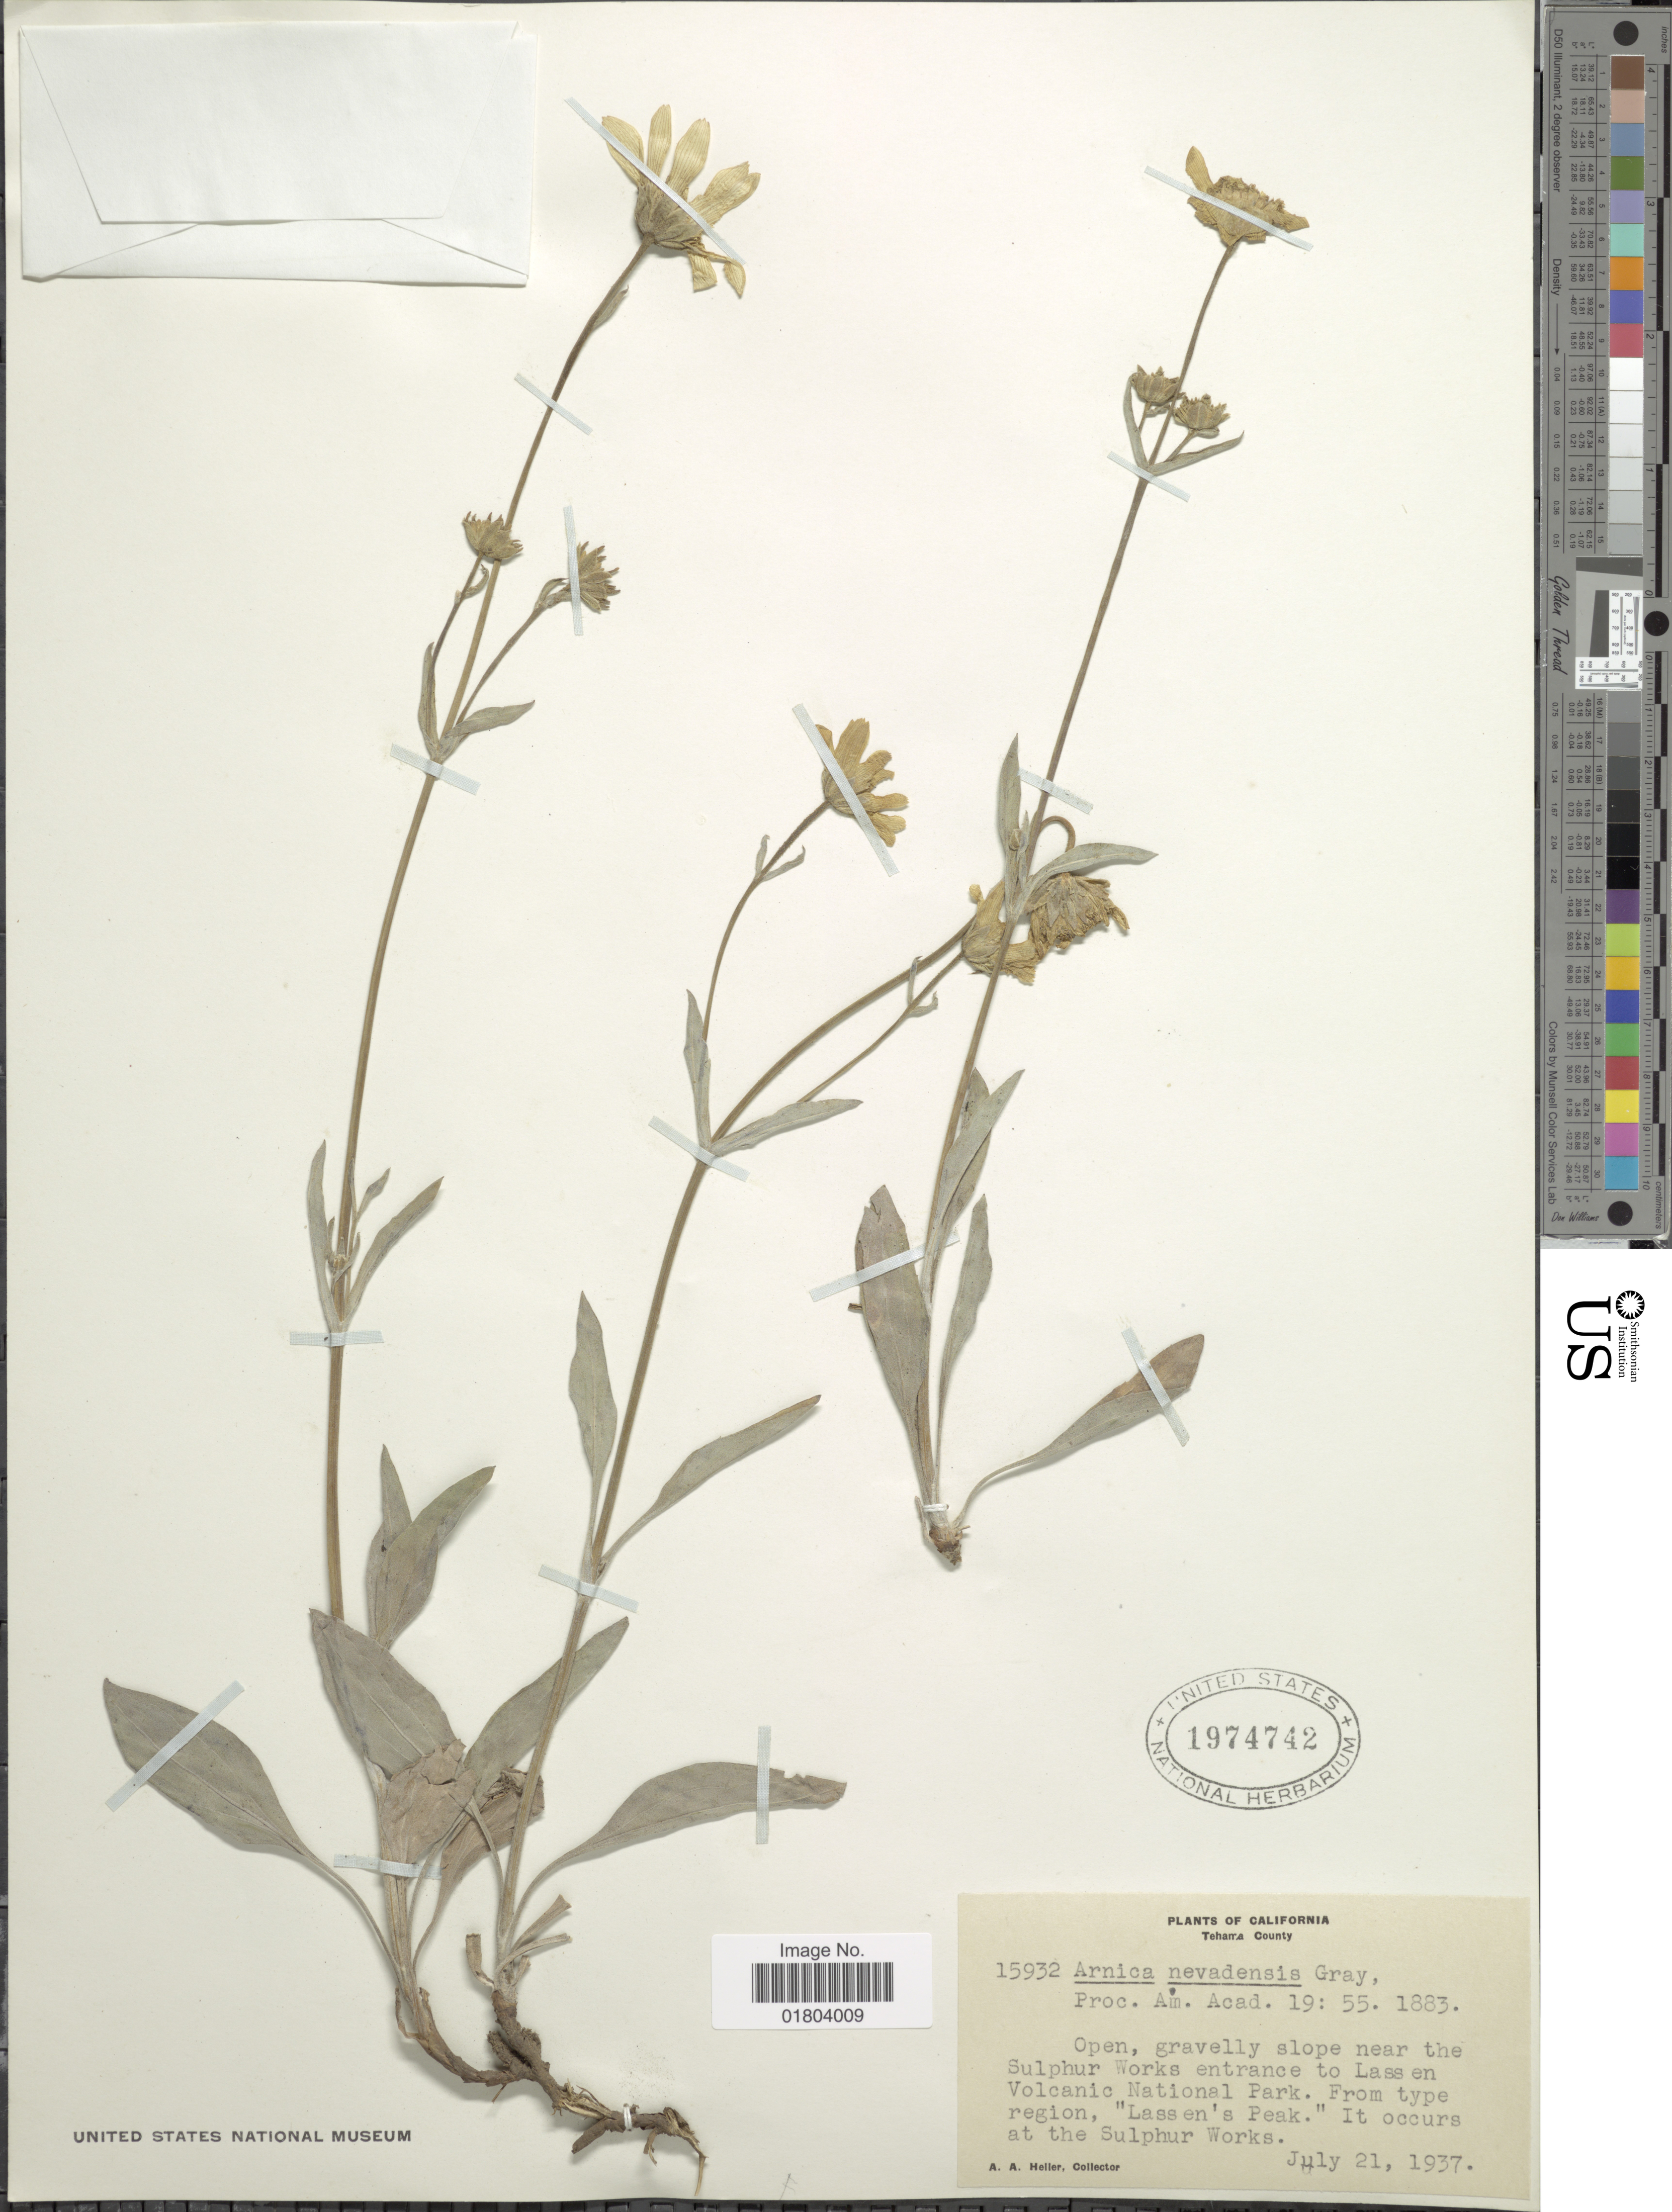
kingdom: Plantae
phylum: Tracheophyta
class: Magnoliopsida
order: Asterales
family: Asteraceae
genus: Arnica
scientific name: Arnica nevadensis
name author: A. Gray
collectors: A. A. Heller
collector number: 15932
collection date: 1937-07-21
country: United States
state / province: California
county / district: Tehama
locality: Tehama County, Open, gravelly slope near the Sulphur Works entrance to Lass en Volcanic National Park. From typw region, 'Lassen's Peak.' It occurs at the Sulphur Works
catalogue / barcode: US 1974742